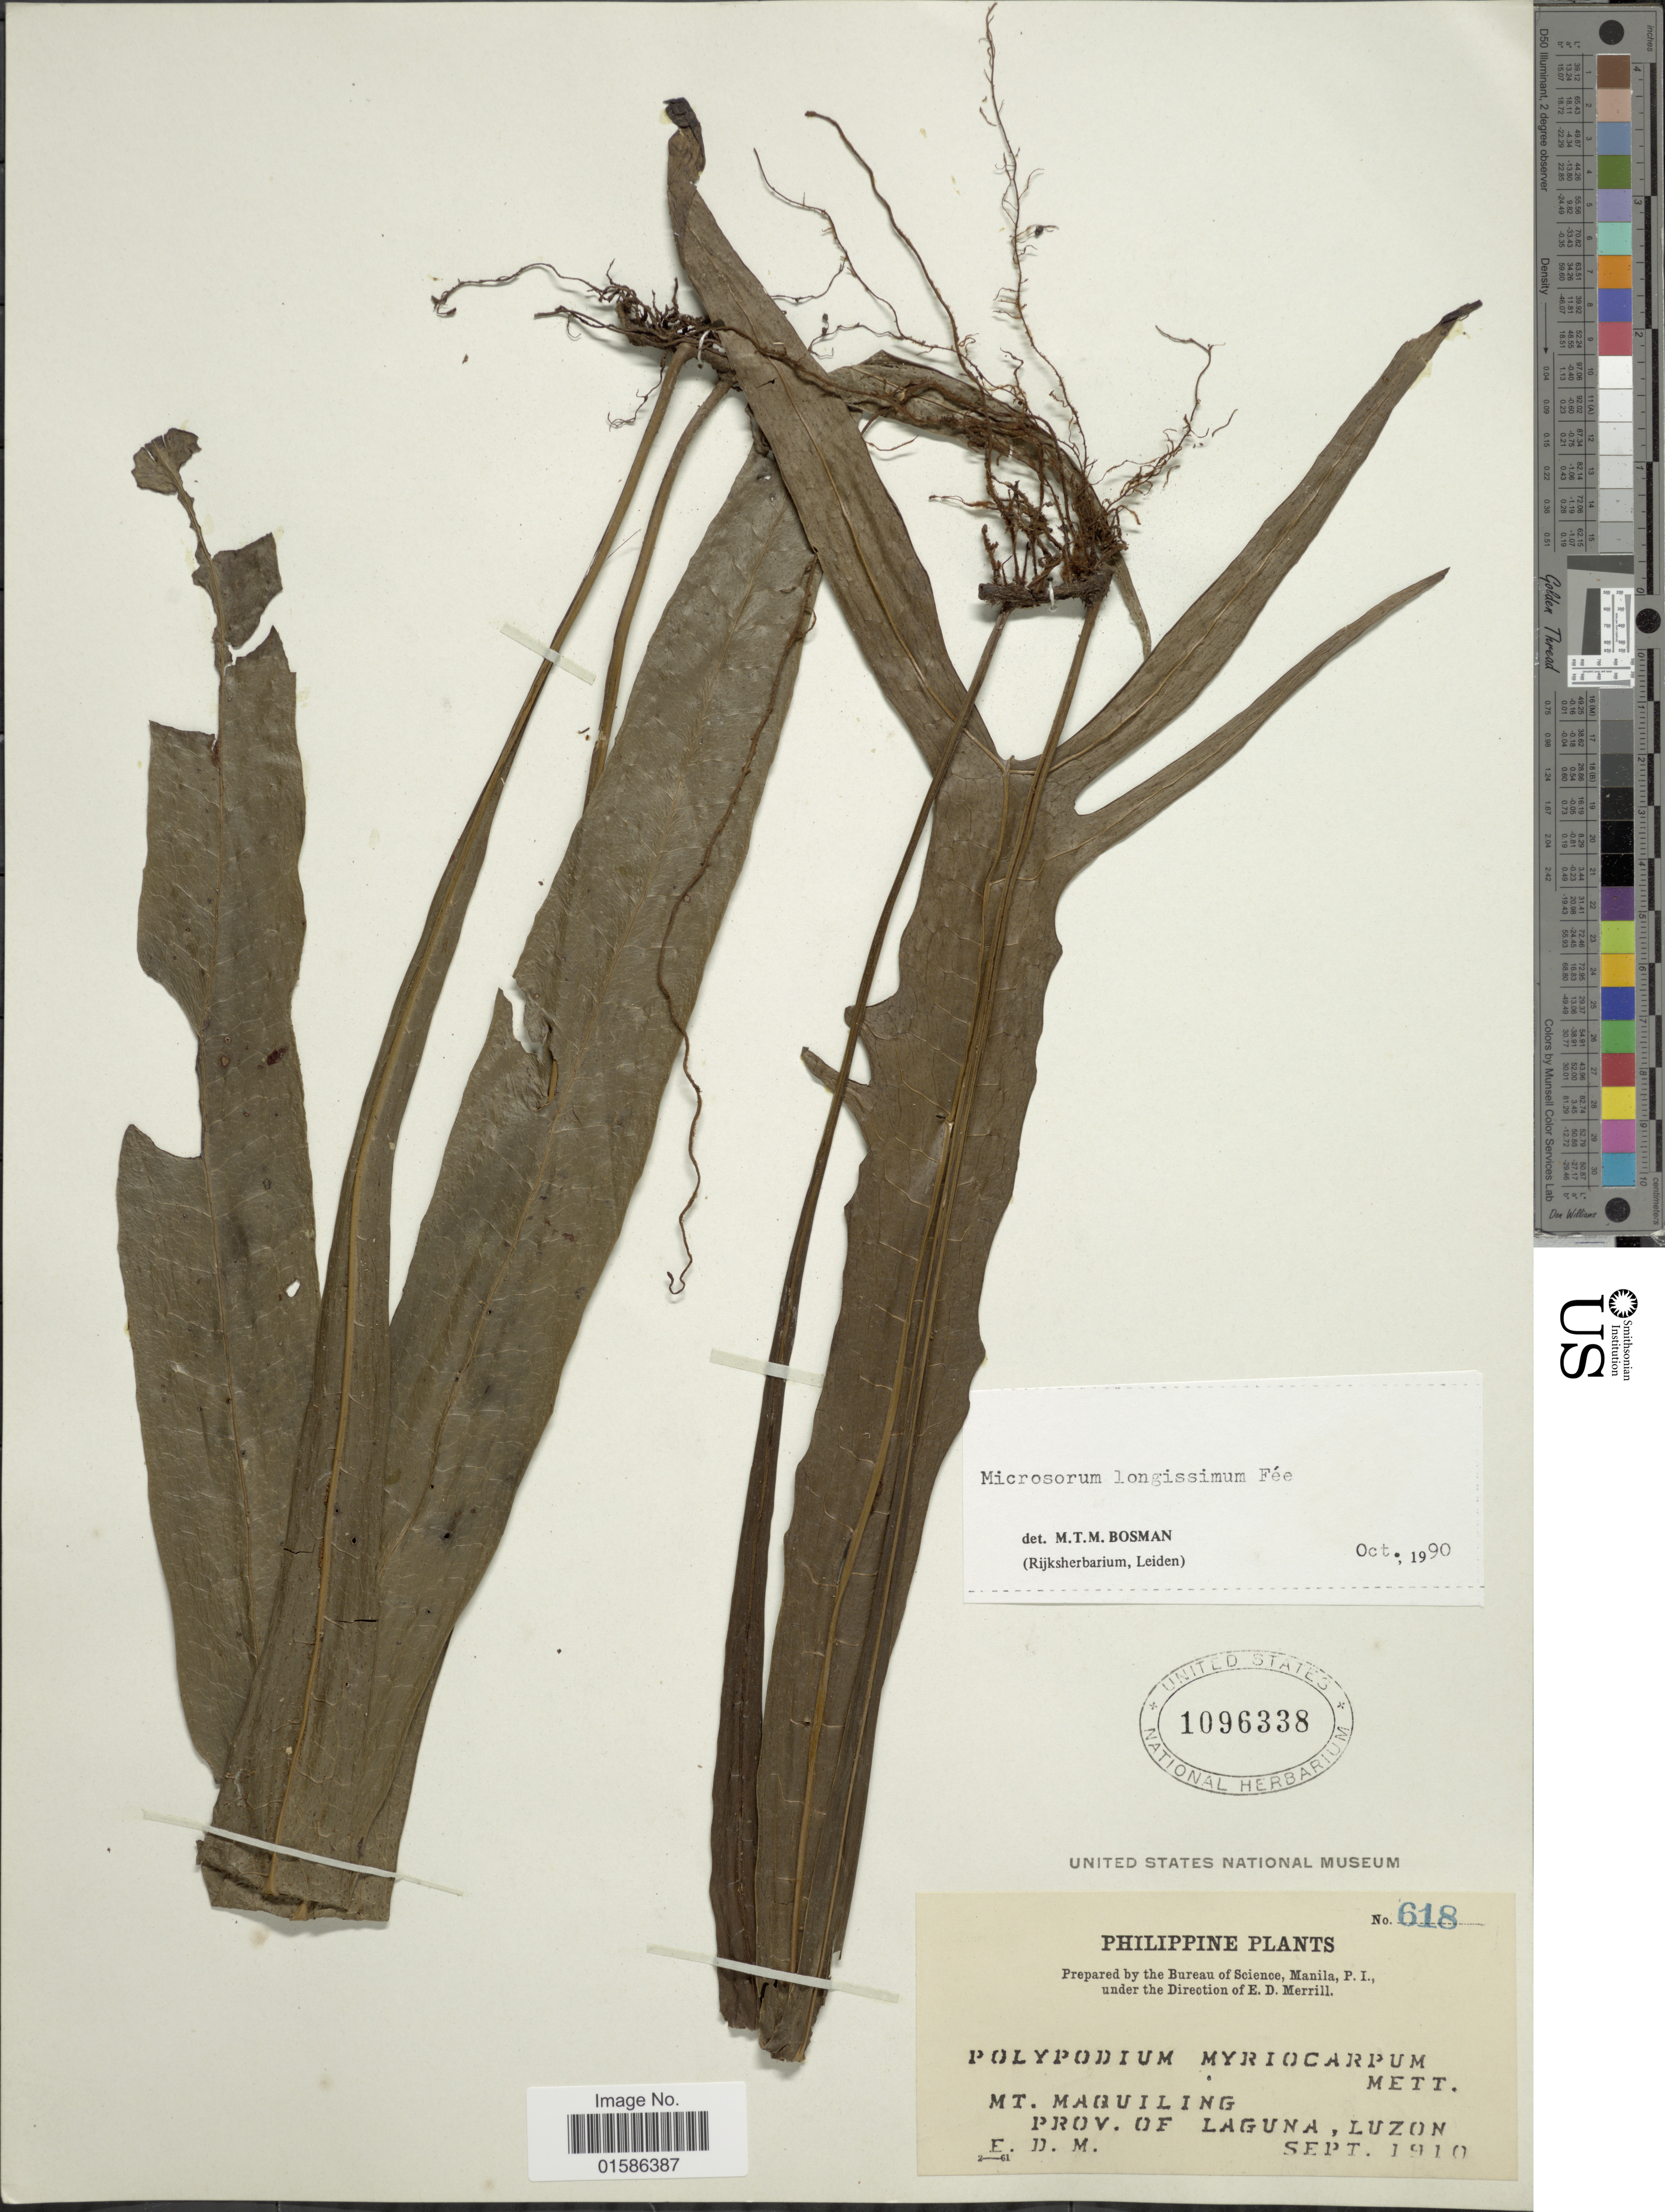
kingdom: Plantae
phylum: Tracheophyta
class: Polypodiopsida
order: Polypodiales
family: Polypodiaceae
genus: Microsorum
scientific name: Microsorum longissimum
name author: Fée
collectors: E. D. Merrill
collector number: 618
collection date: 1910-09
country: Philippines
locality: Mt Maquiling, prov. of Laguna, Luzon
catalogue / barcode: US 1096338